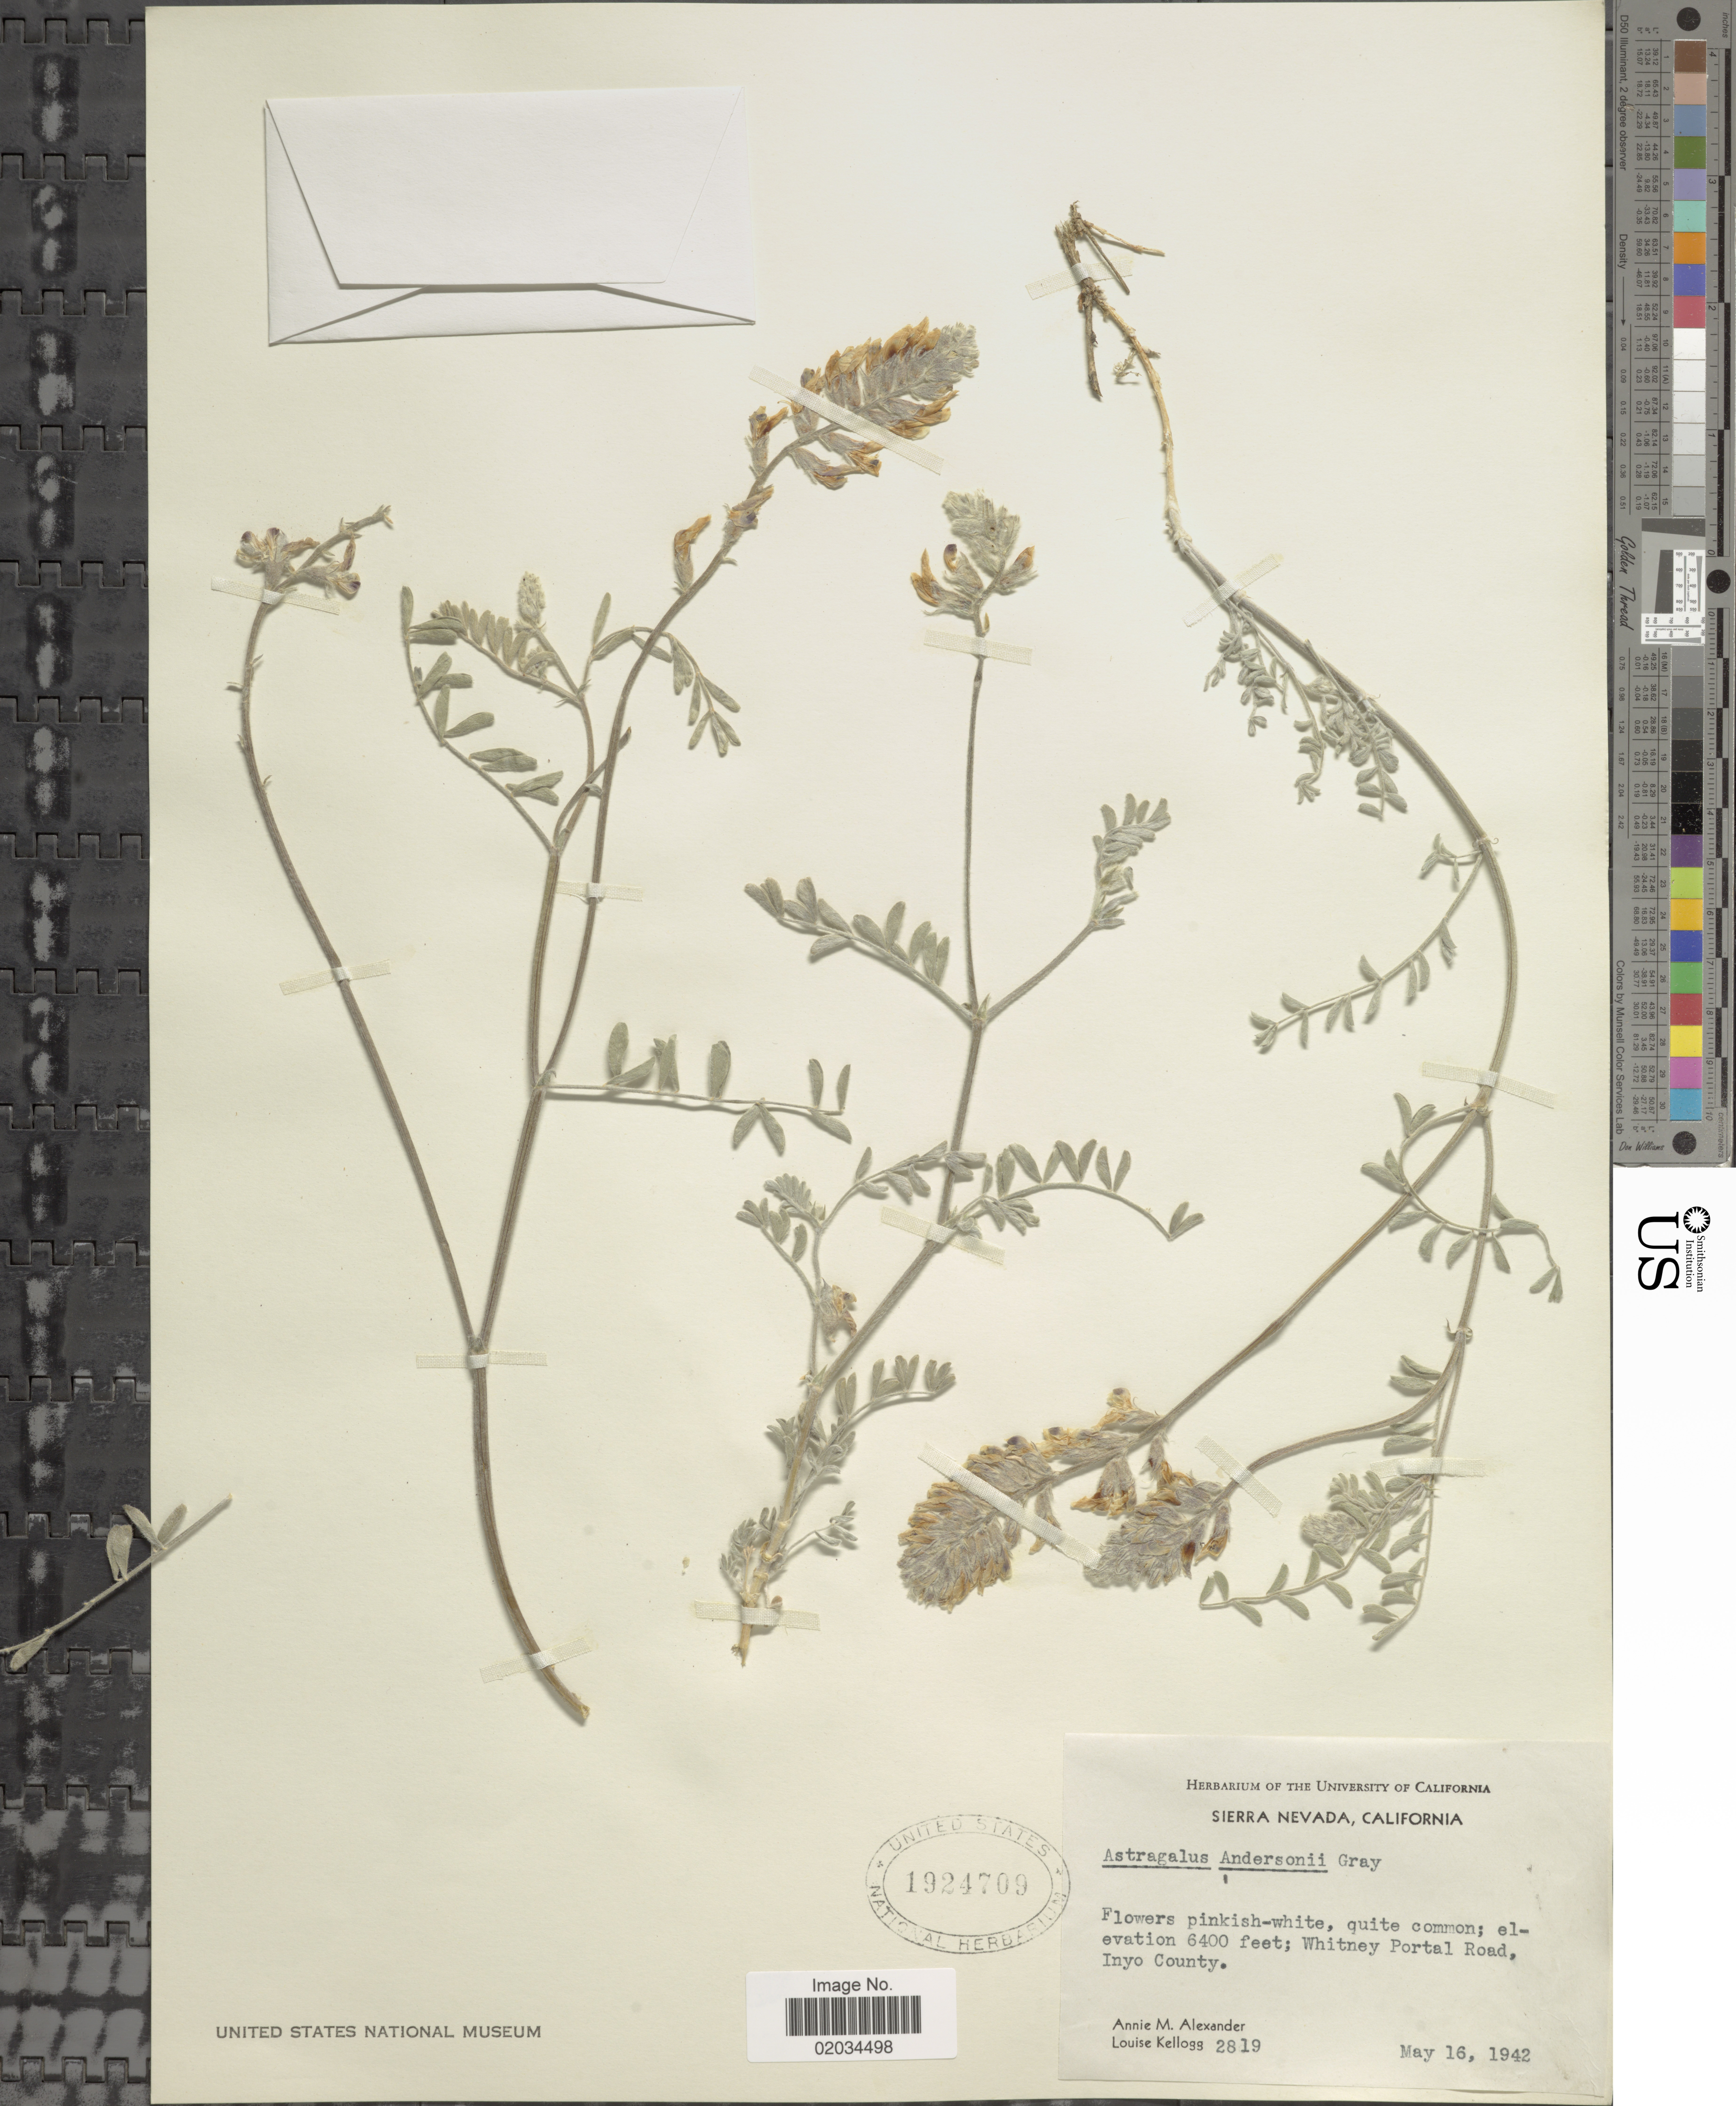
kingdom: Plantae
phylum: Tracheophyta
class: Magnoliopsida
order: Fabales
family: Fabaceae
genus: Astragalus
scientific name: Astragalus sepultipes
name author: (Barneby) Barneby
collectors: A. M. Alexander & L. Kellogg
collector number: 2819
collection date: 1942-05-16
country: United States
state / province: California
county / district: Inyo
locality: Sierra Nevada, Whitney Portal Road, Inyo County.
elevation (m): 1951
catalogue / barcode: US 1924709